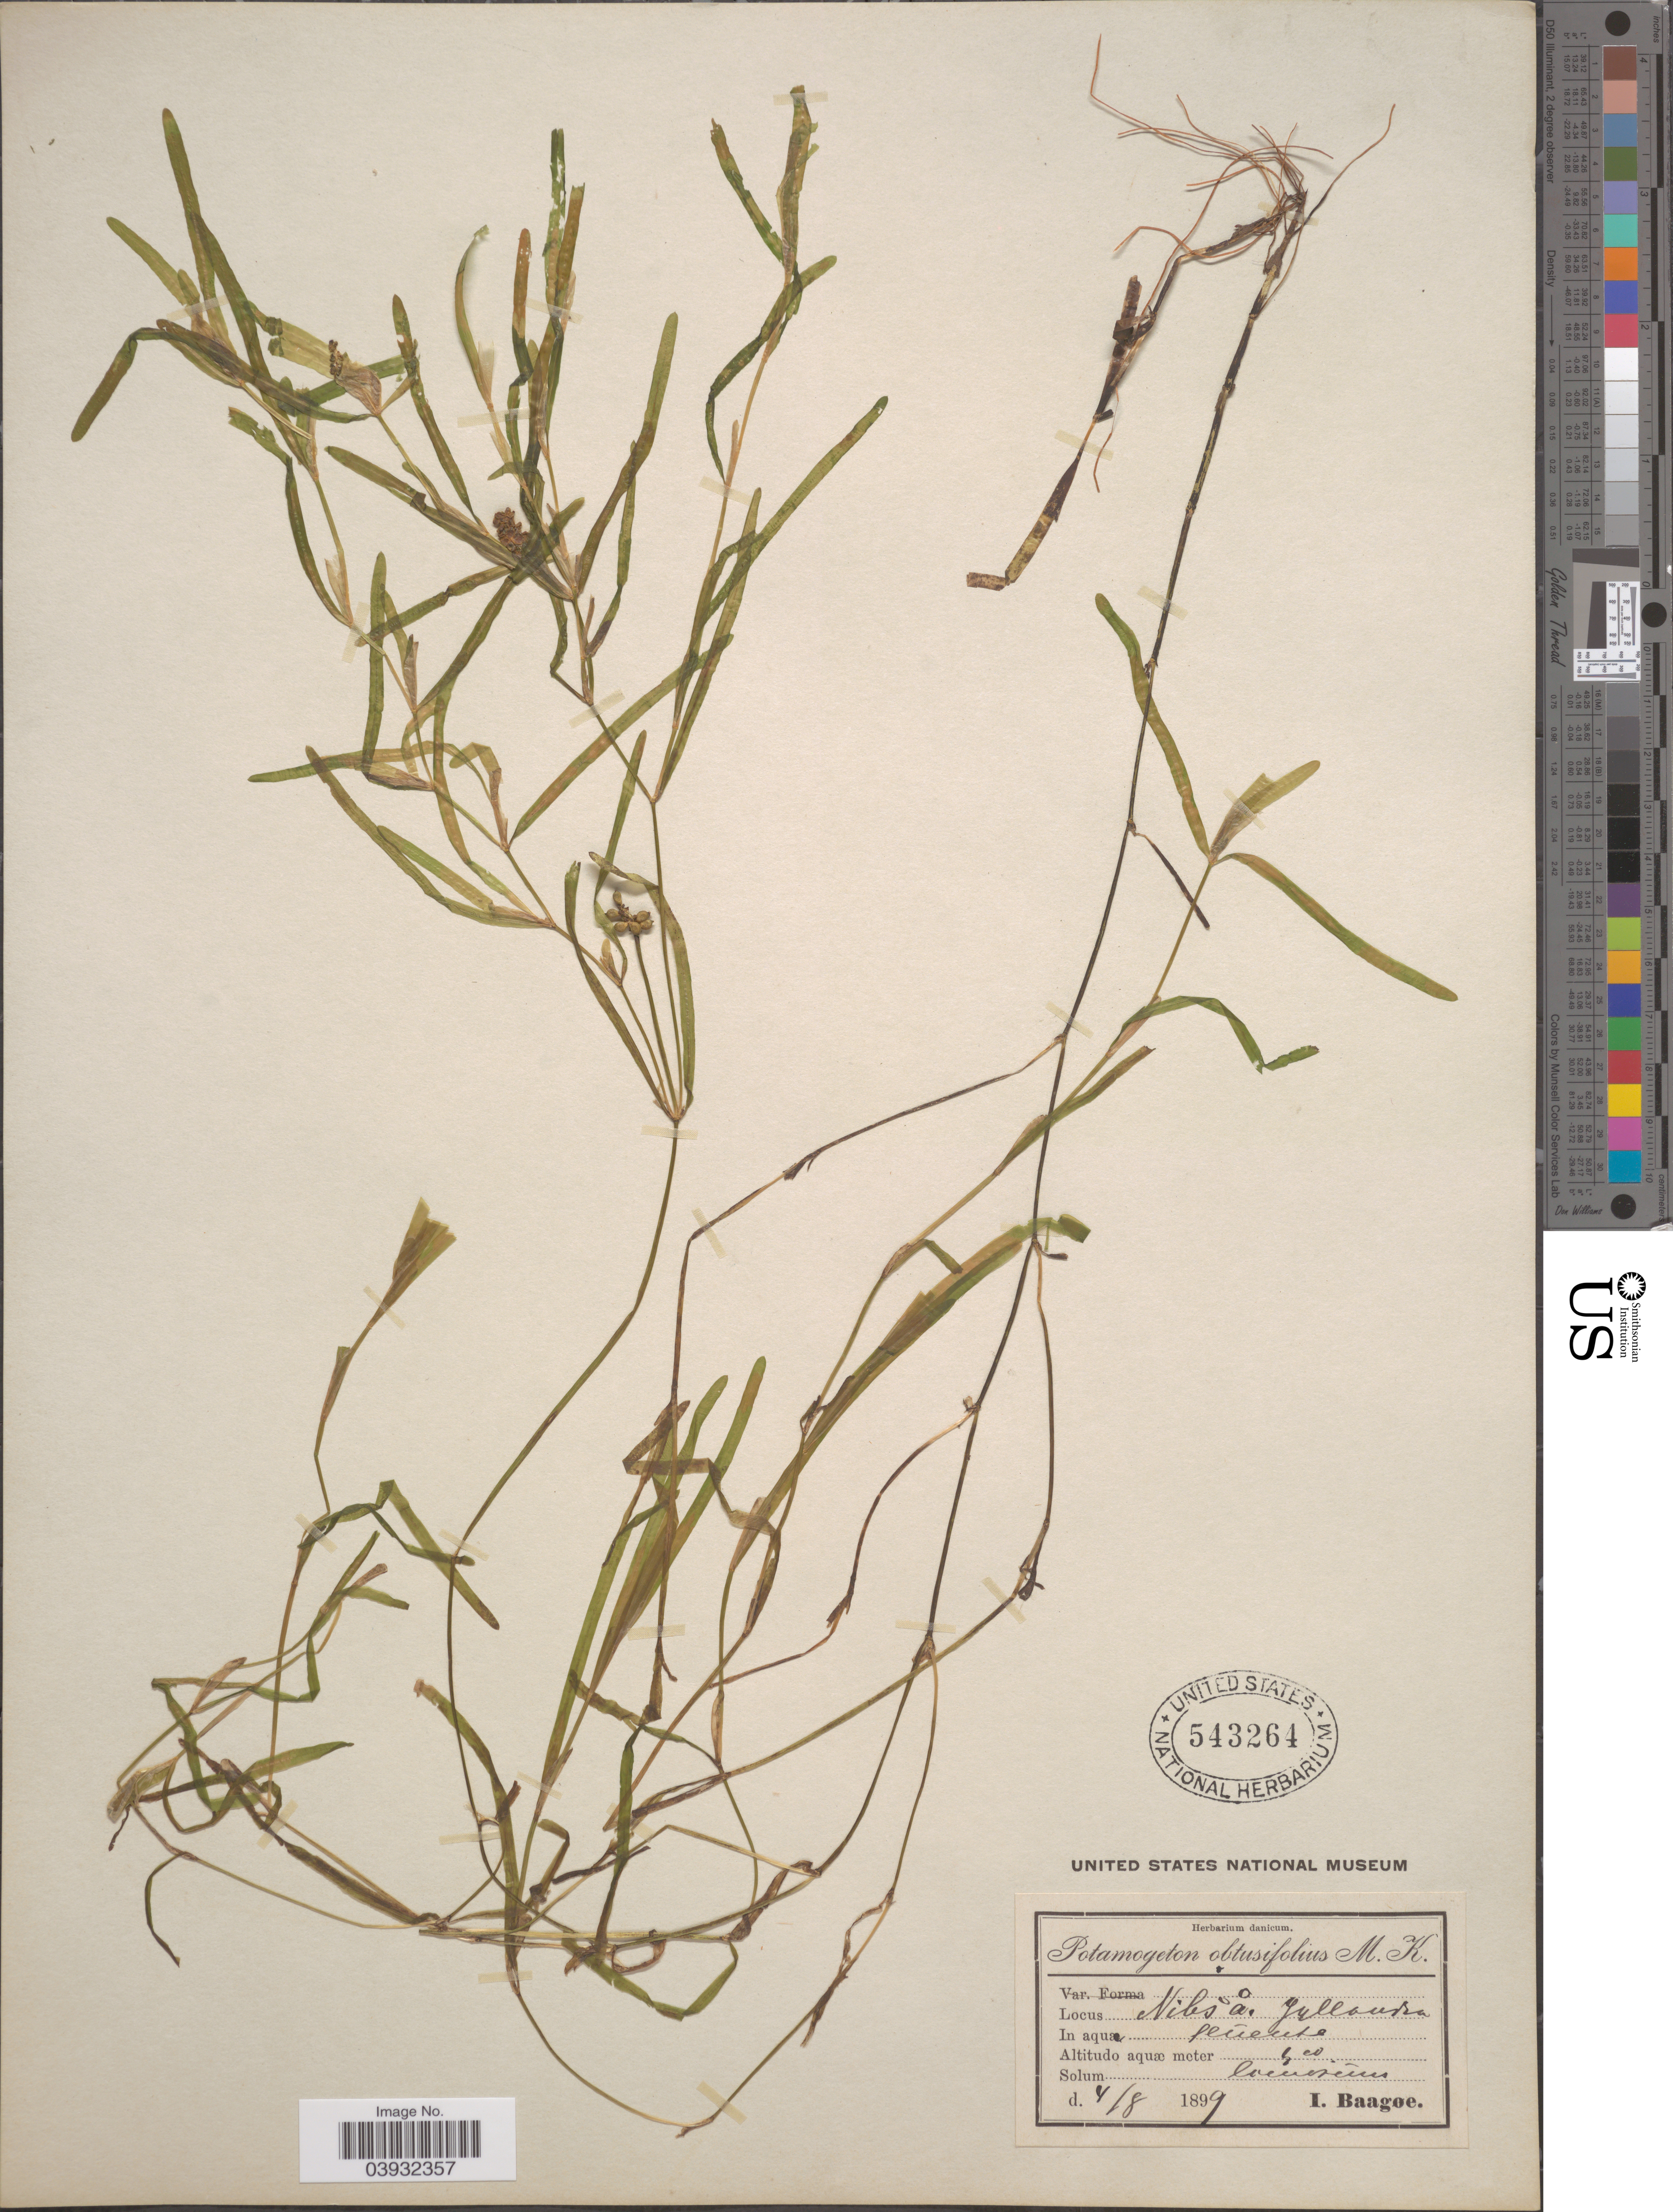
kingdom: Plantae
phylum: Tracheophyta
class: Liliopsida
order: Alismatales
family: Potamogetonaceae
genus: Potamogeton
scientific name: Potamogeton obtusifolius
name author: Mert. & W.D.J. Koch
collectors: I. Baagøe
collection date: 1899-08-04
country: Denmark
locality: Nibså. Jyllandia.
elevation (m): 1.2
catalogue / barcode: US 543264